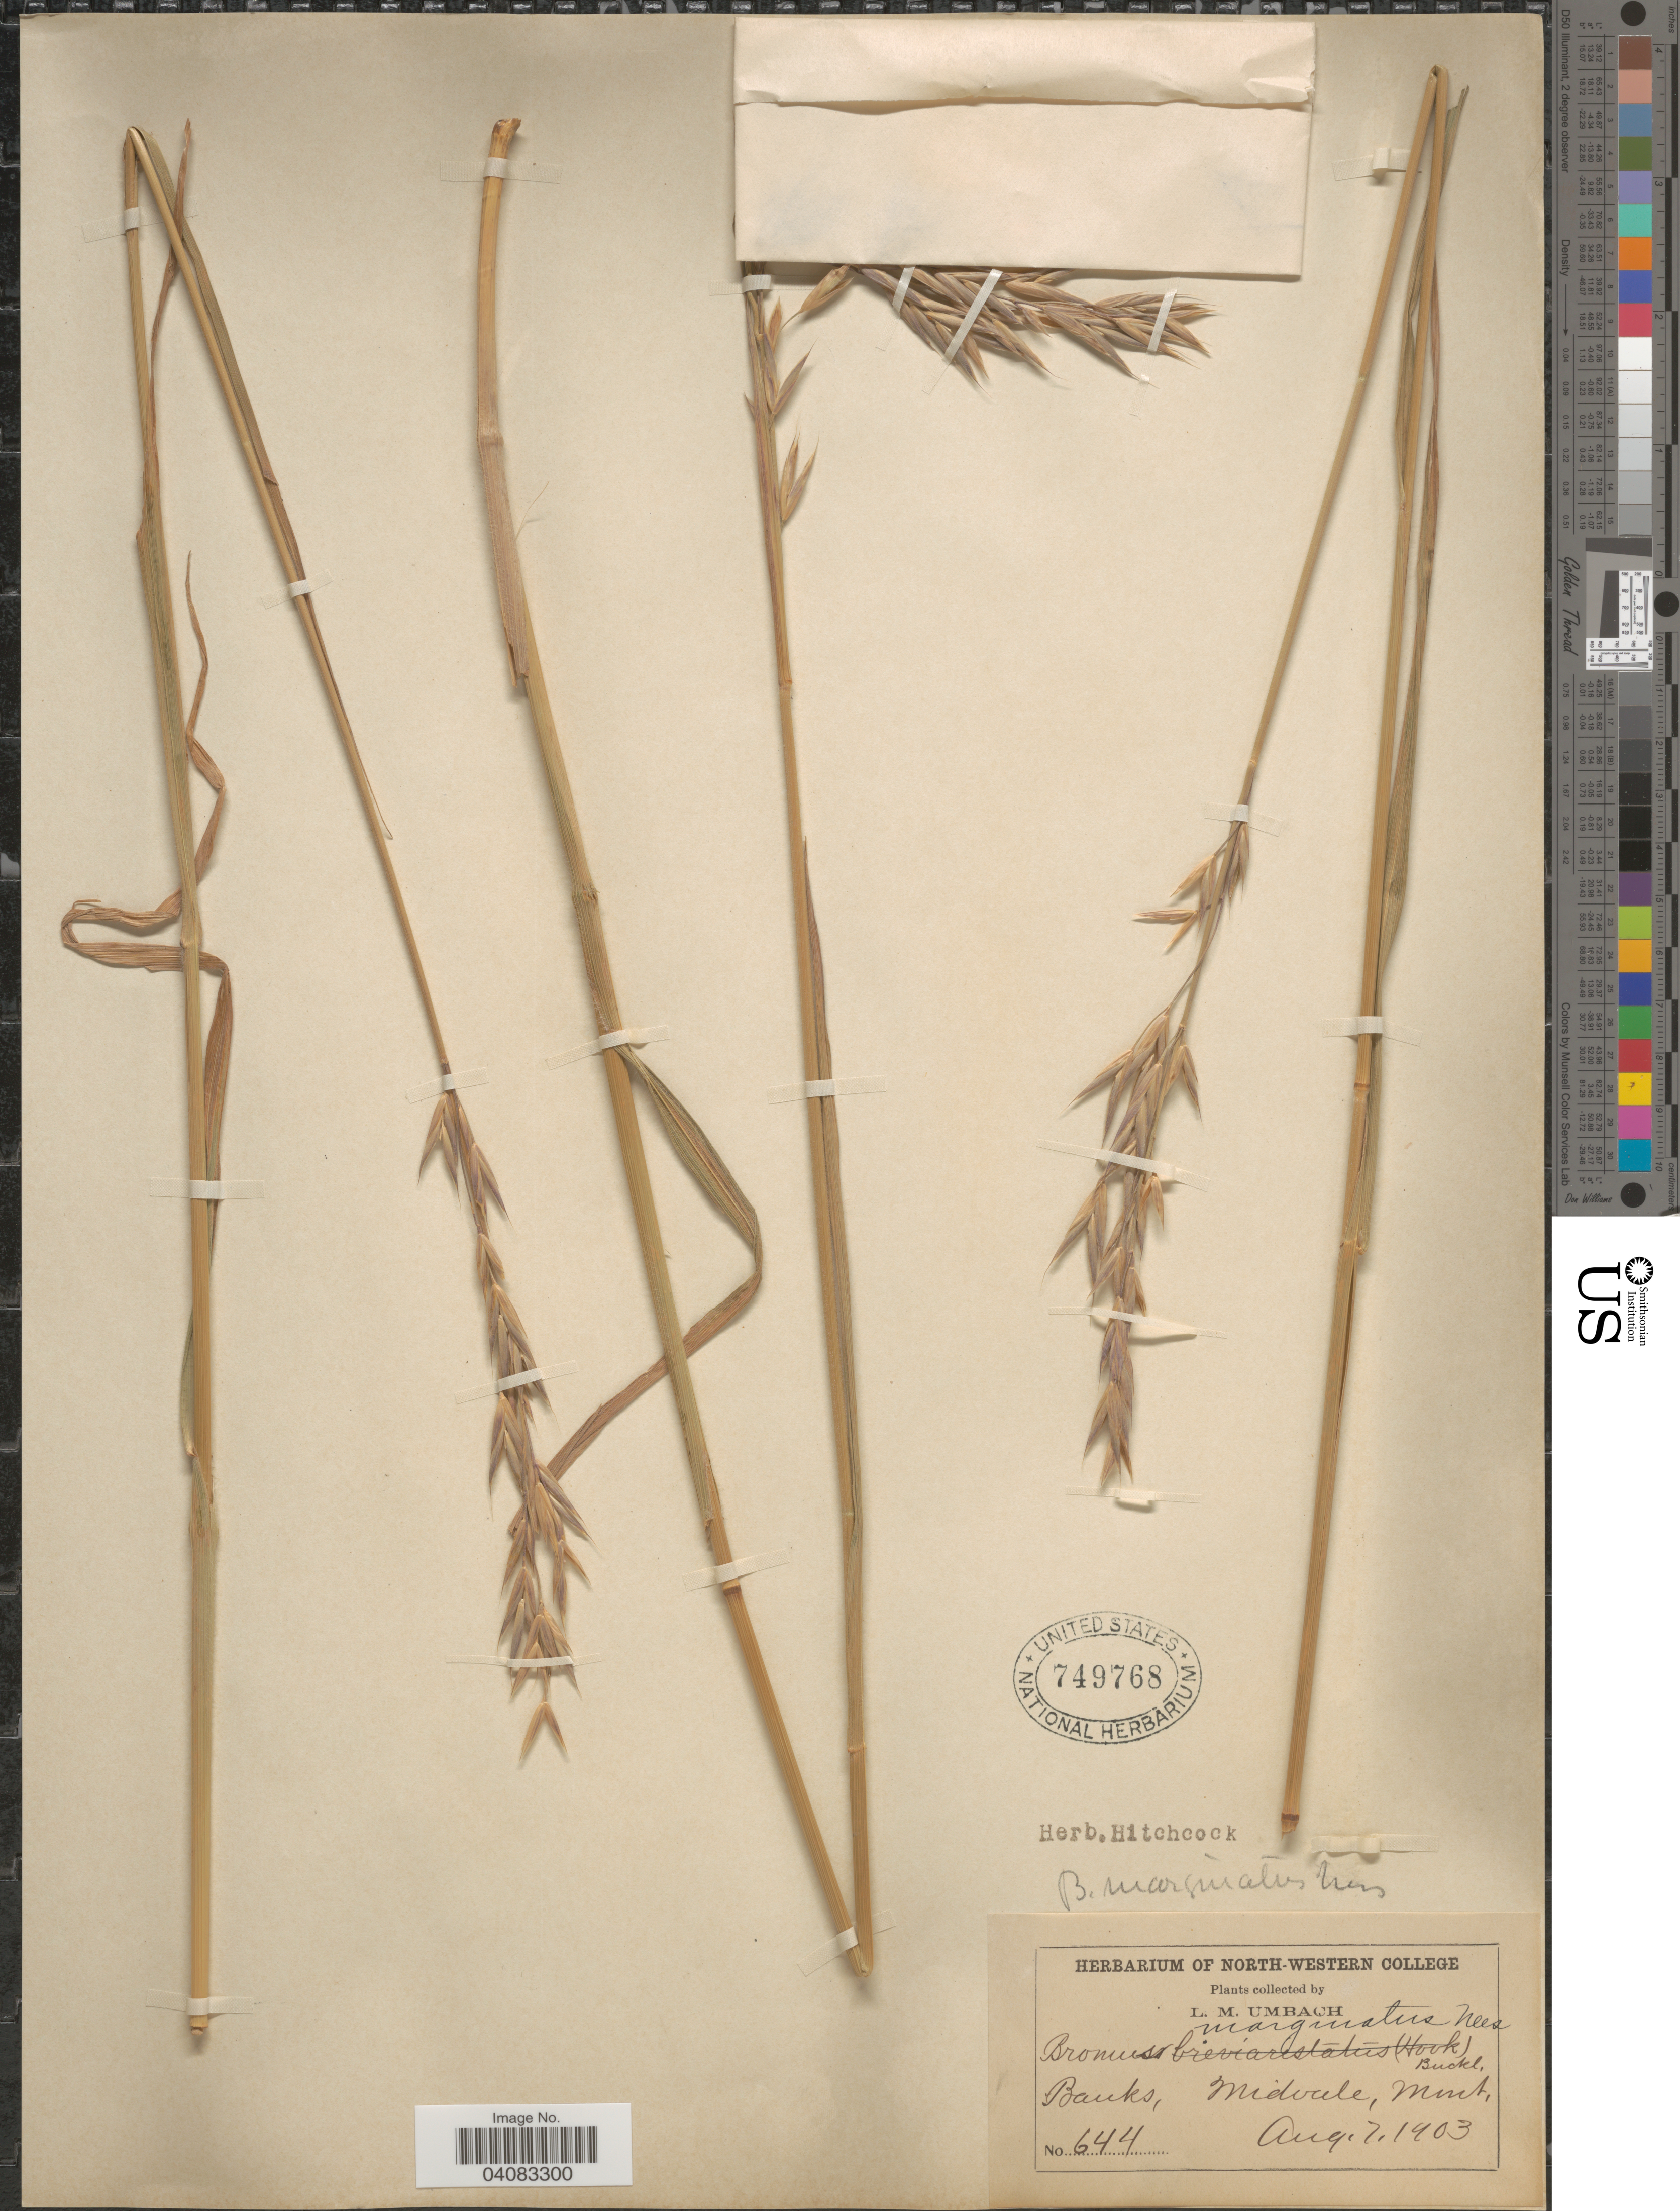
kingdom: Plantae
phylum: Tracheophyta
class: Liliopsida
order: Poales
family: Poaceae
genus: Bromus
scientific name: Bromus marginatus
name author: Nees ex Steud.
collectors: L. M. Umbach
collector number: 644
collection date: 1903-08-07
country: United States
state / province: Montana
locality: Banks, Midvale.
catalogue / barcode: US 749768